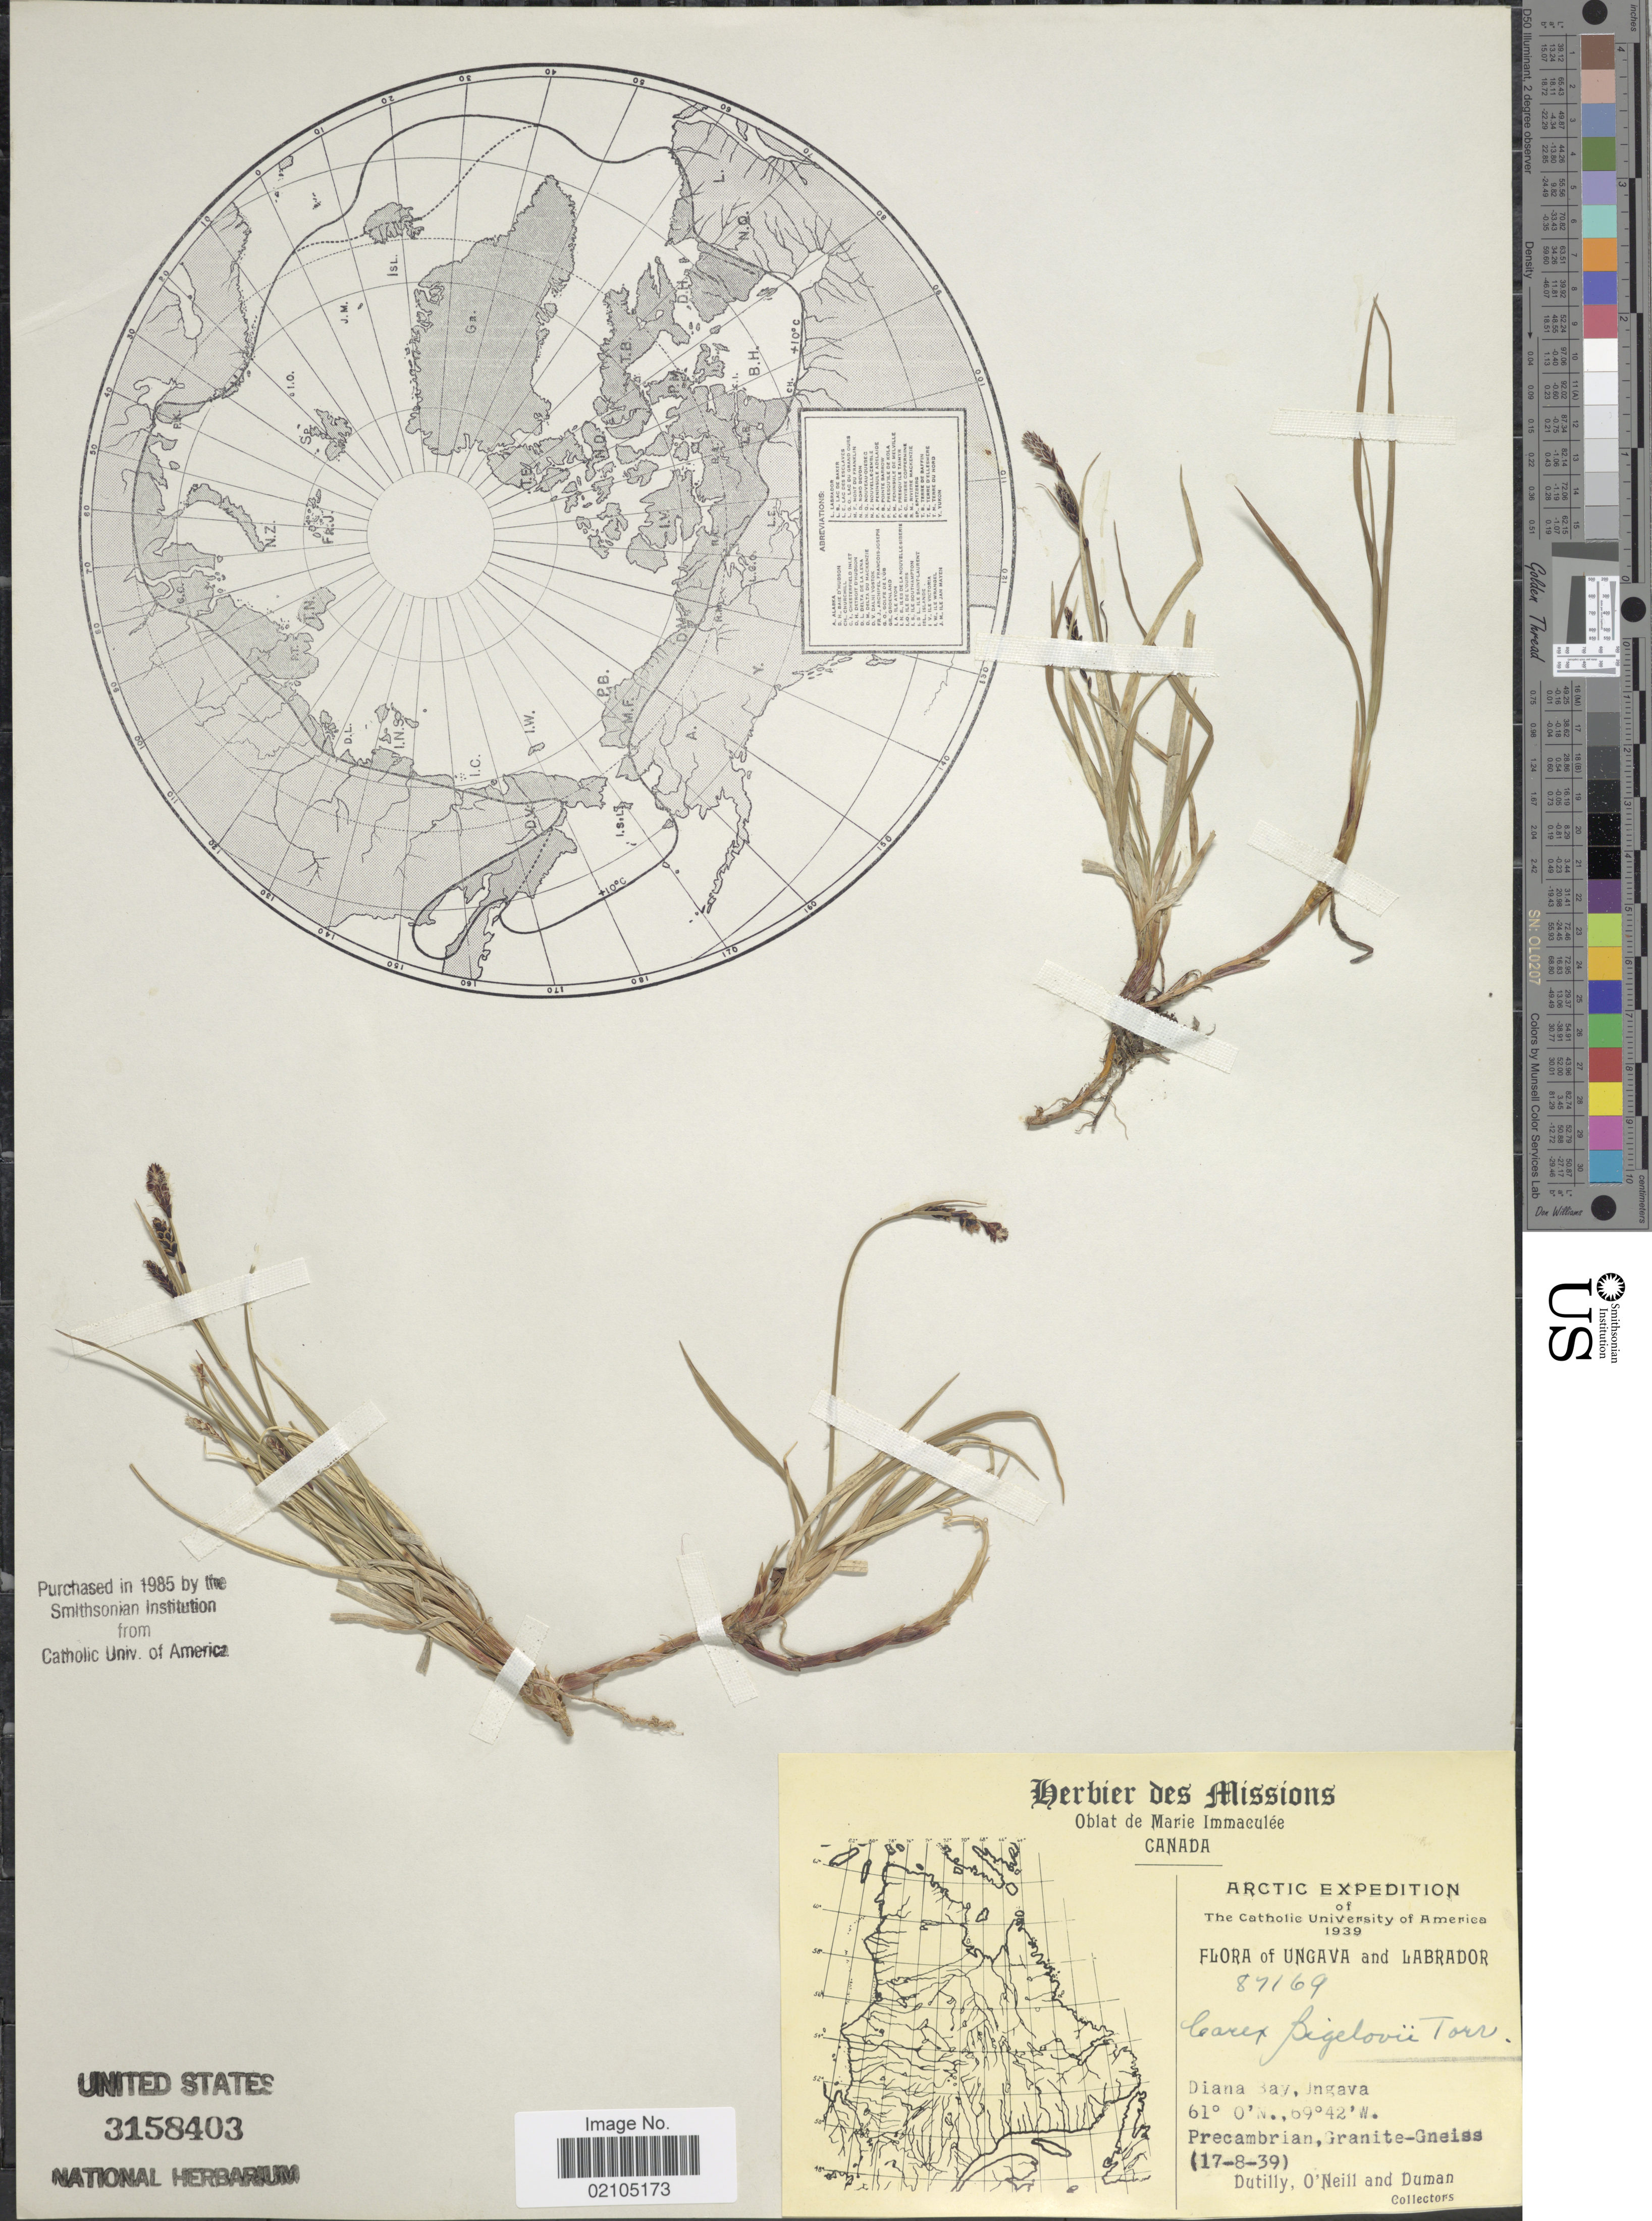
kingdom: Plantae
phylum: Tracheophyta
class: Liliopsida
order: Poales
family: Cyperaceae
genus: Carex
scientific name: Carex bigelowii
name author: Torr. ex Schwein.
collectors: -. Dutilly, -. O'Neill & -. Duman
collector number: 87169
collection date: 1939-08-17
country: Canada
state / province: Quebec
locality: Diana Bay, Ungava, Precambrian, Granite-Gneiss. Arctic.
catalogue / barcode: US 3158403